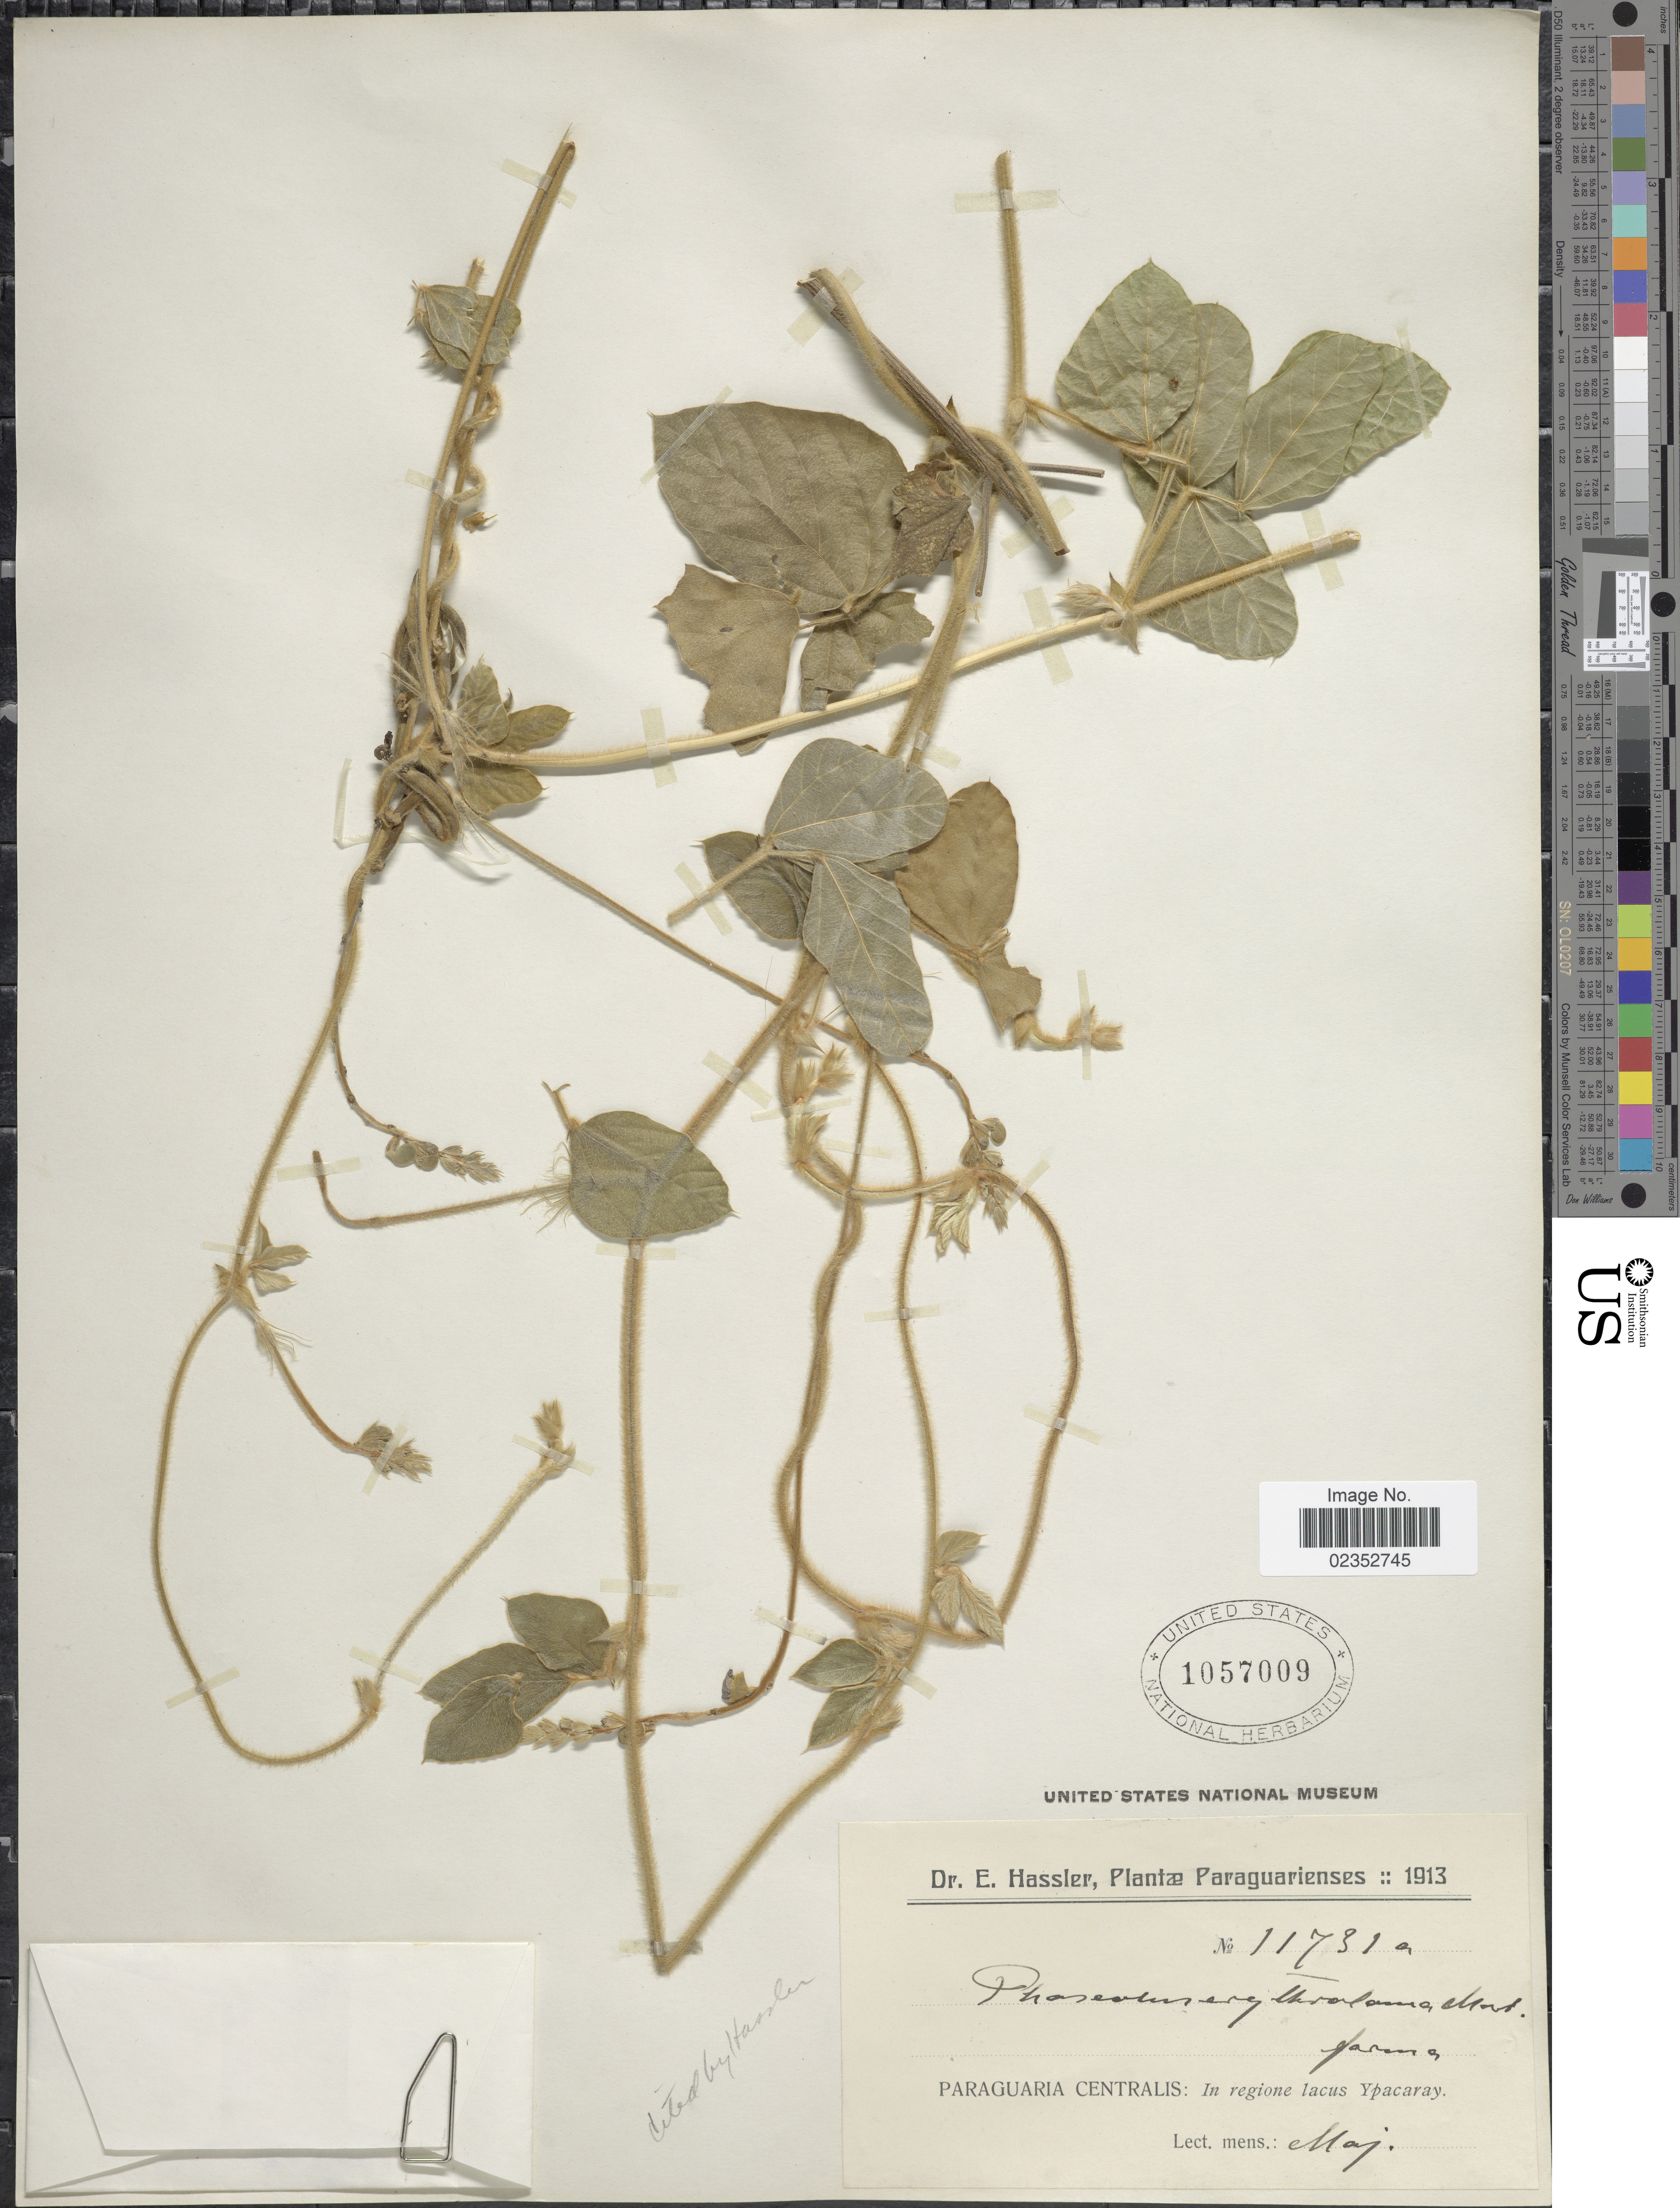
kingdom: Plantae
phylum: Tracheophyta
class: Magnoliopsida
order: Fabales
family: Fabaceae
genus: Macroptilium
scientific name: Macroptilium erythroloma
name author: (Mart. ex Benth.) Urb.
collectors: E. Hassler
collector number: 11731a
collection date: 1913-05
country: Paraguay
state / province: Central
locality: Paraguaria Centralis: In regione lacus Ypacaray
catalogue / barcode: US 1057009